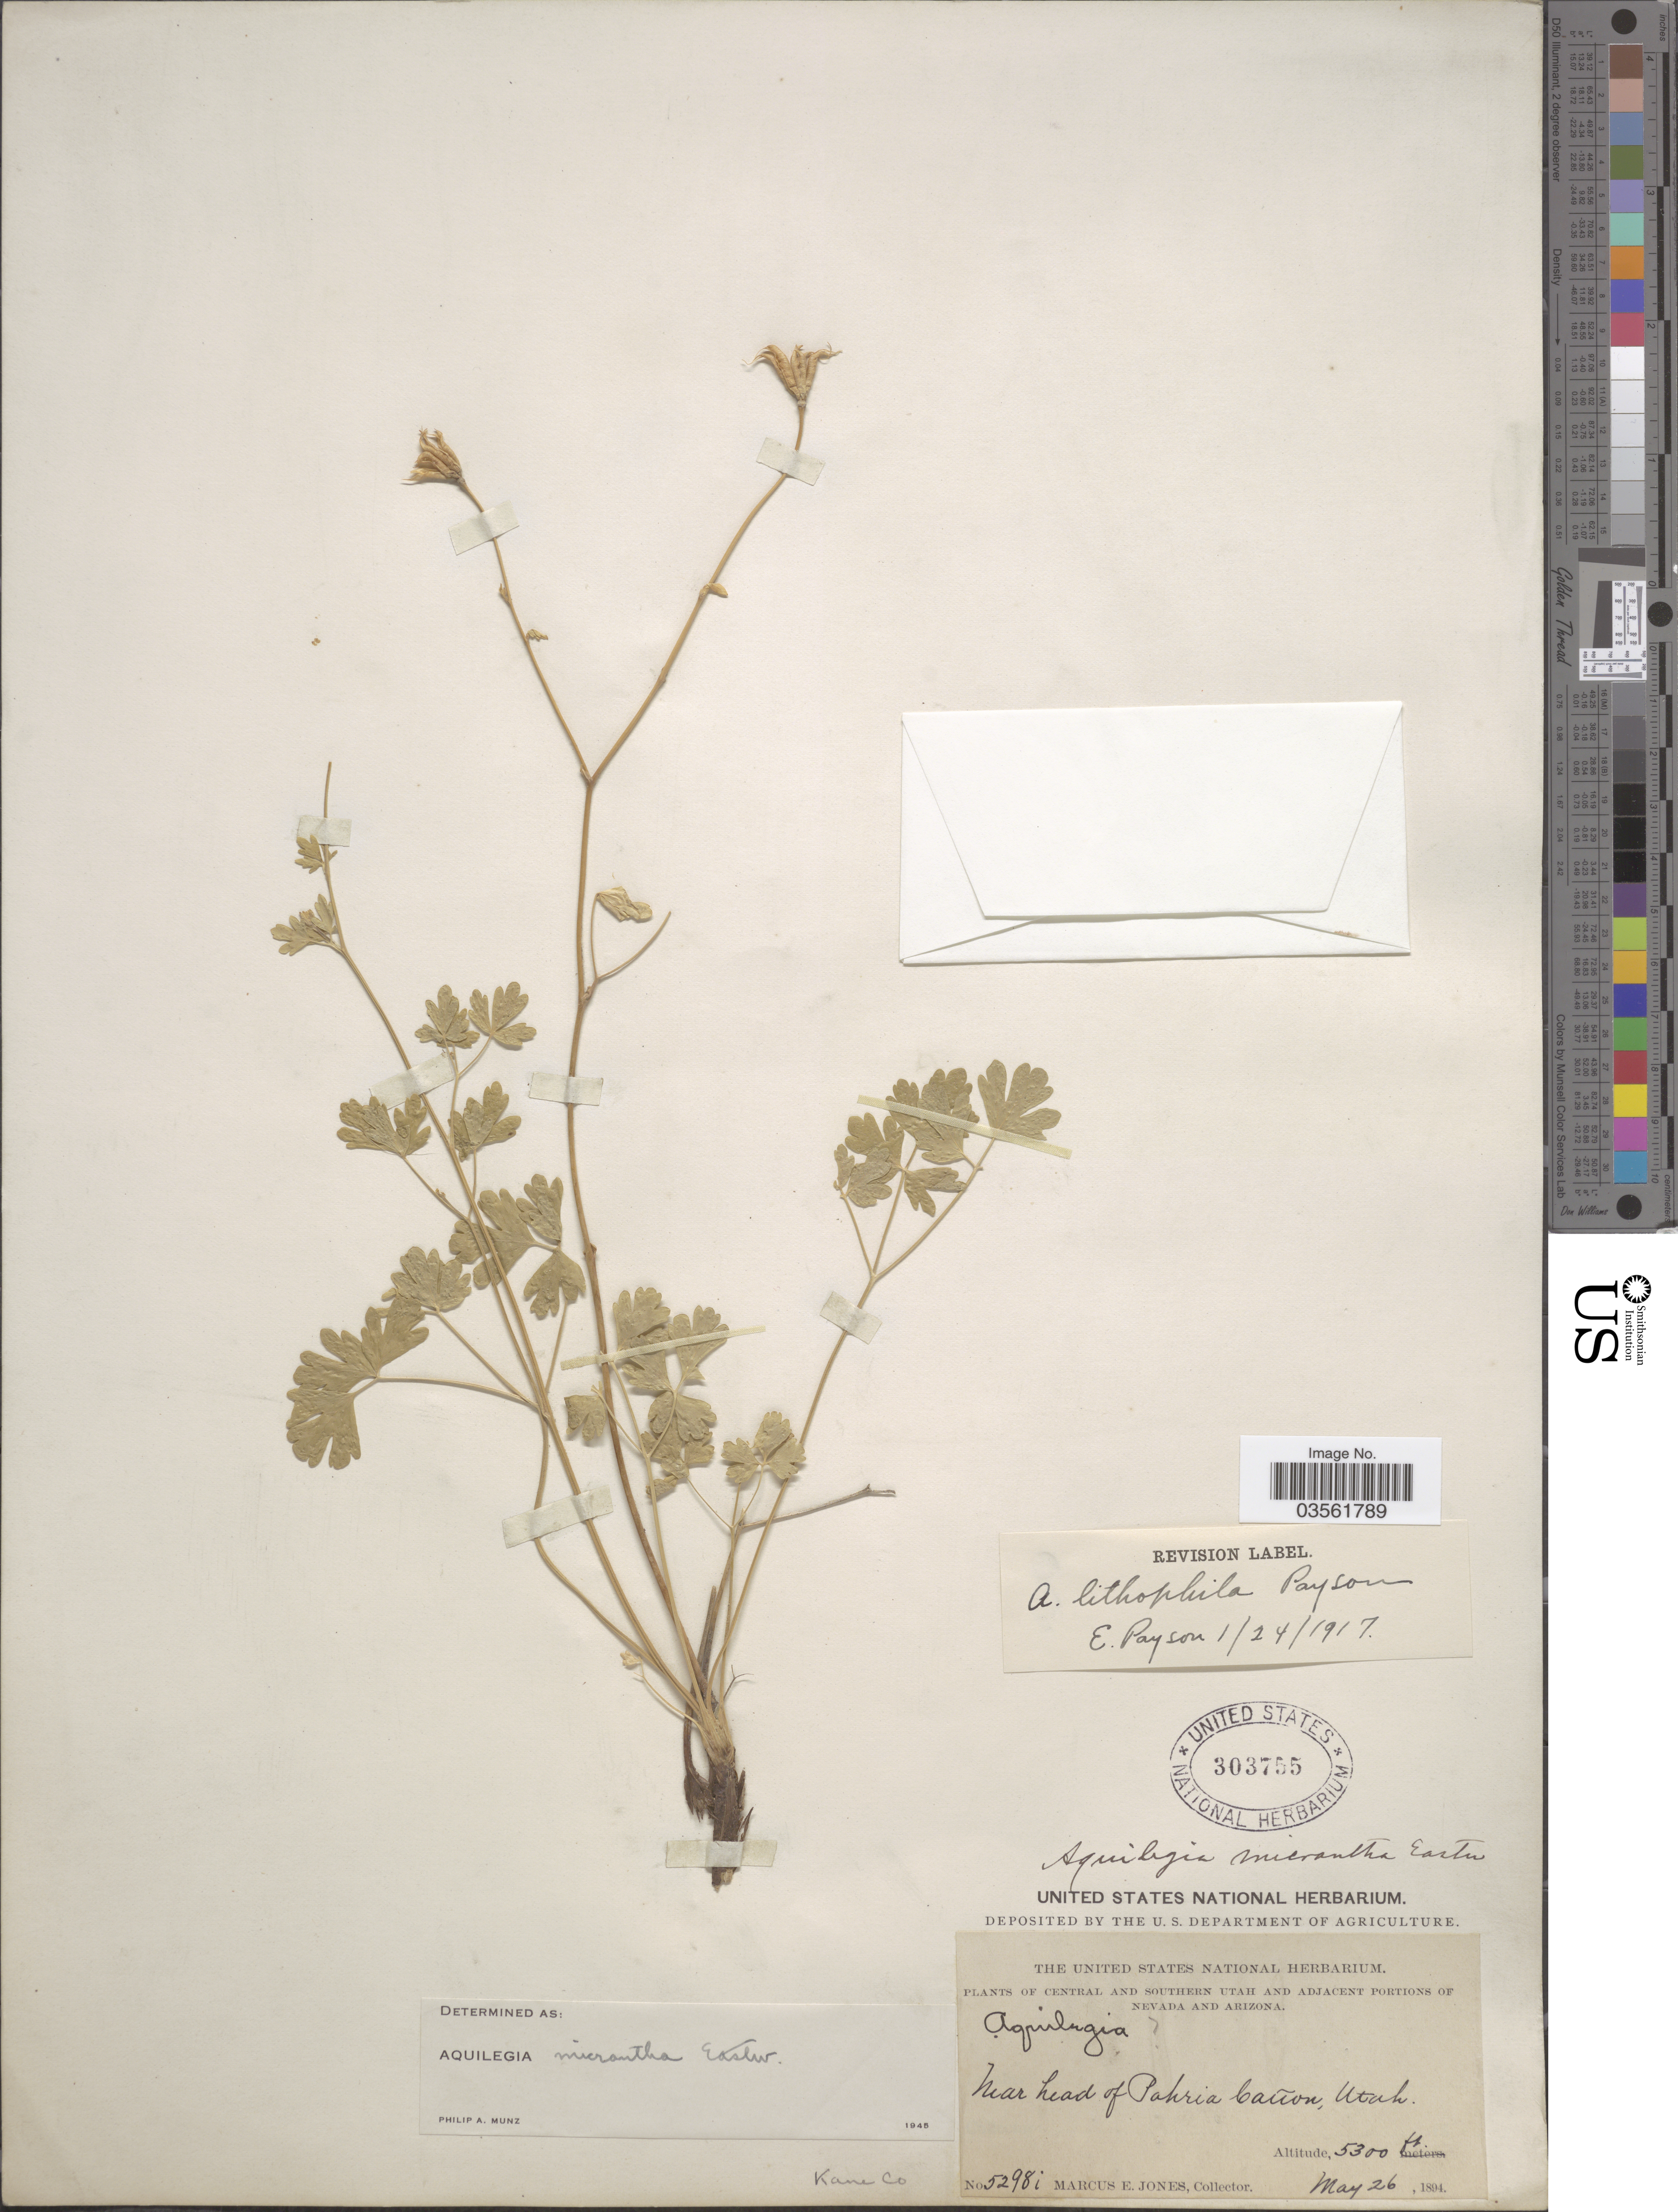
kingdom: Plantae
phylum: Tracheophyta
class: Magnoliopsida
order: Ranunculales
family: Ranunculaceae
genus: Aquilegia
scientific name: Aquilegia micrantha var. mancosana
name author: Eastw.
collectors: M. E. Jones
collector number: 5298i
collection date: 1894-05-26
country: United States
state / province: Utah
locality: Central and Southern Utah. Near head of Pahria Cañon.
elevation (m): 1615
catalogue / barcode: US 303755